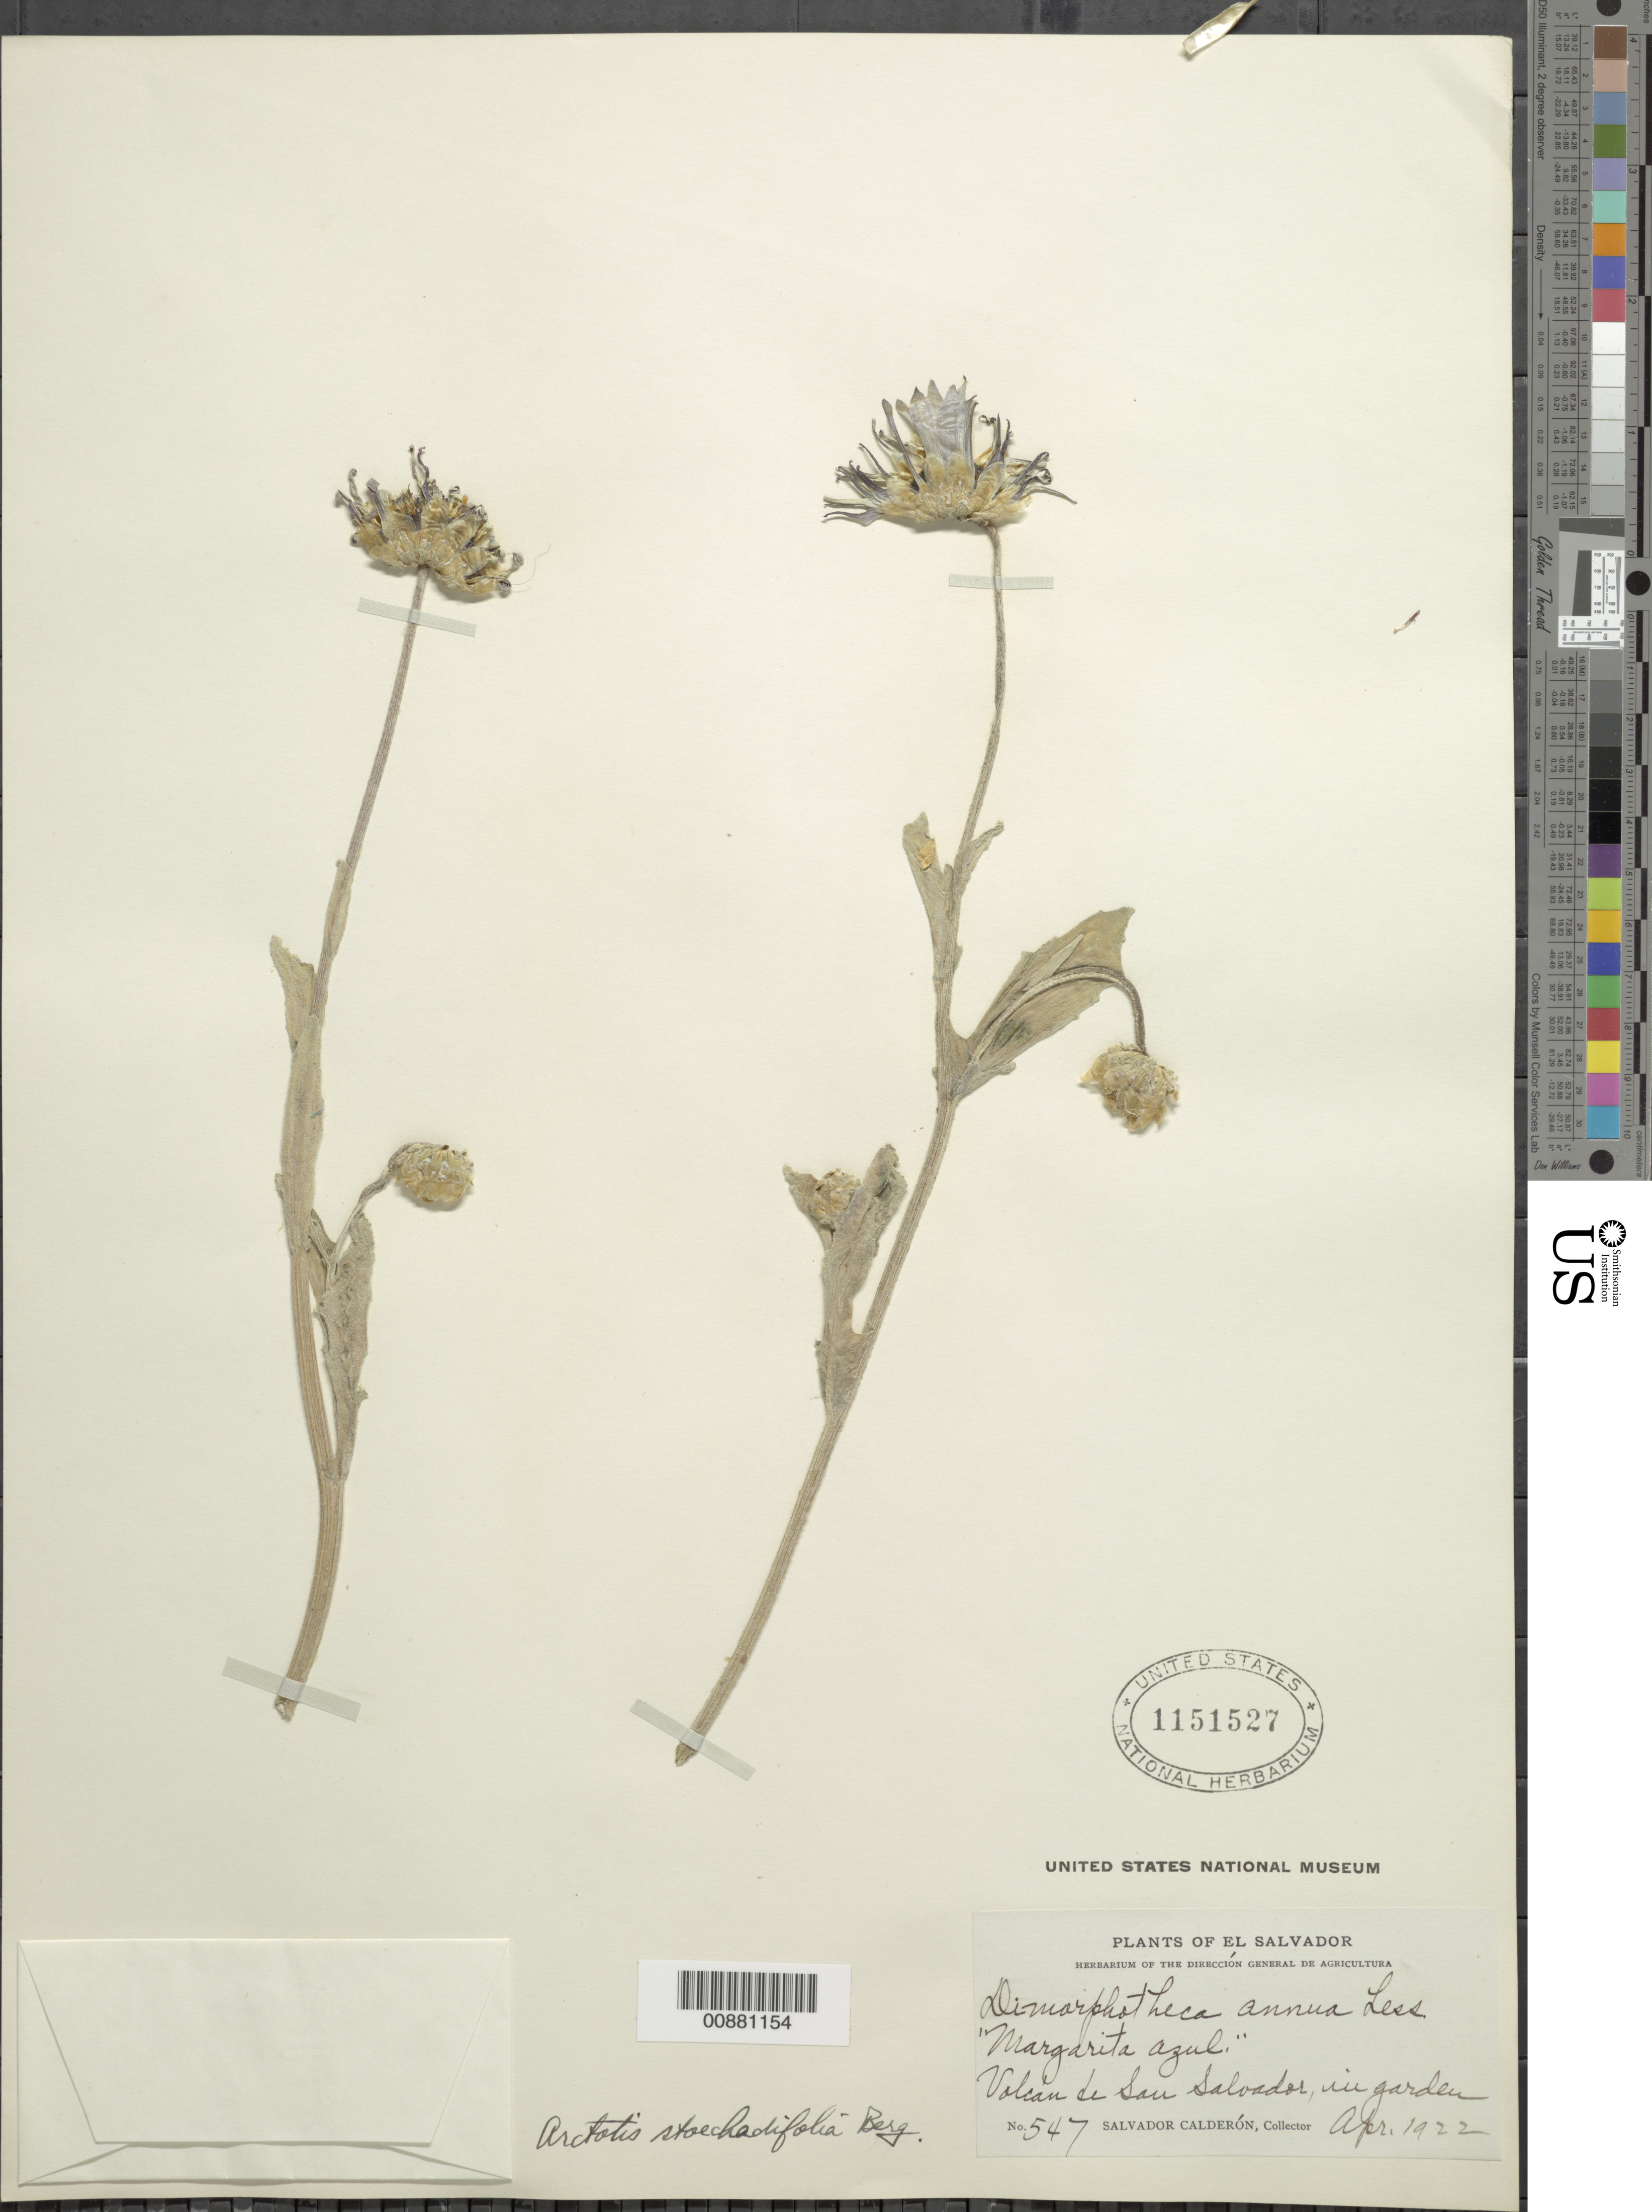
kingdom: Plantae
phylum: Tracheophyta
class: Magnoliopsida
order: Asterales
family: Asteraceae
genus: Arctotis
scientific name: Arctotis stoechadifolia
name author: P.J. Bergius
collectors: S. Calderón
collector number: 547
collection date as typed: April 1922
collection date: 1922-04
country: El Salvador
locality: Volcan de San Salvador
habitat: Garden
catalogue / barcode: US 1151527